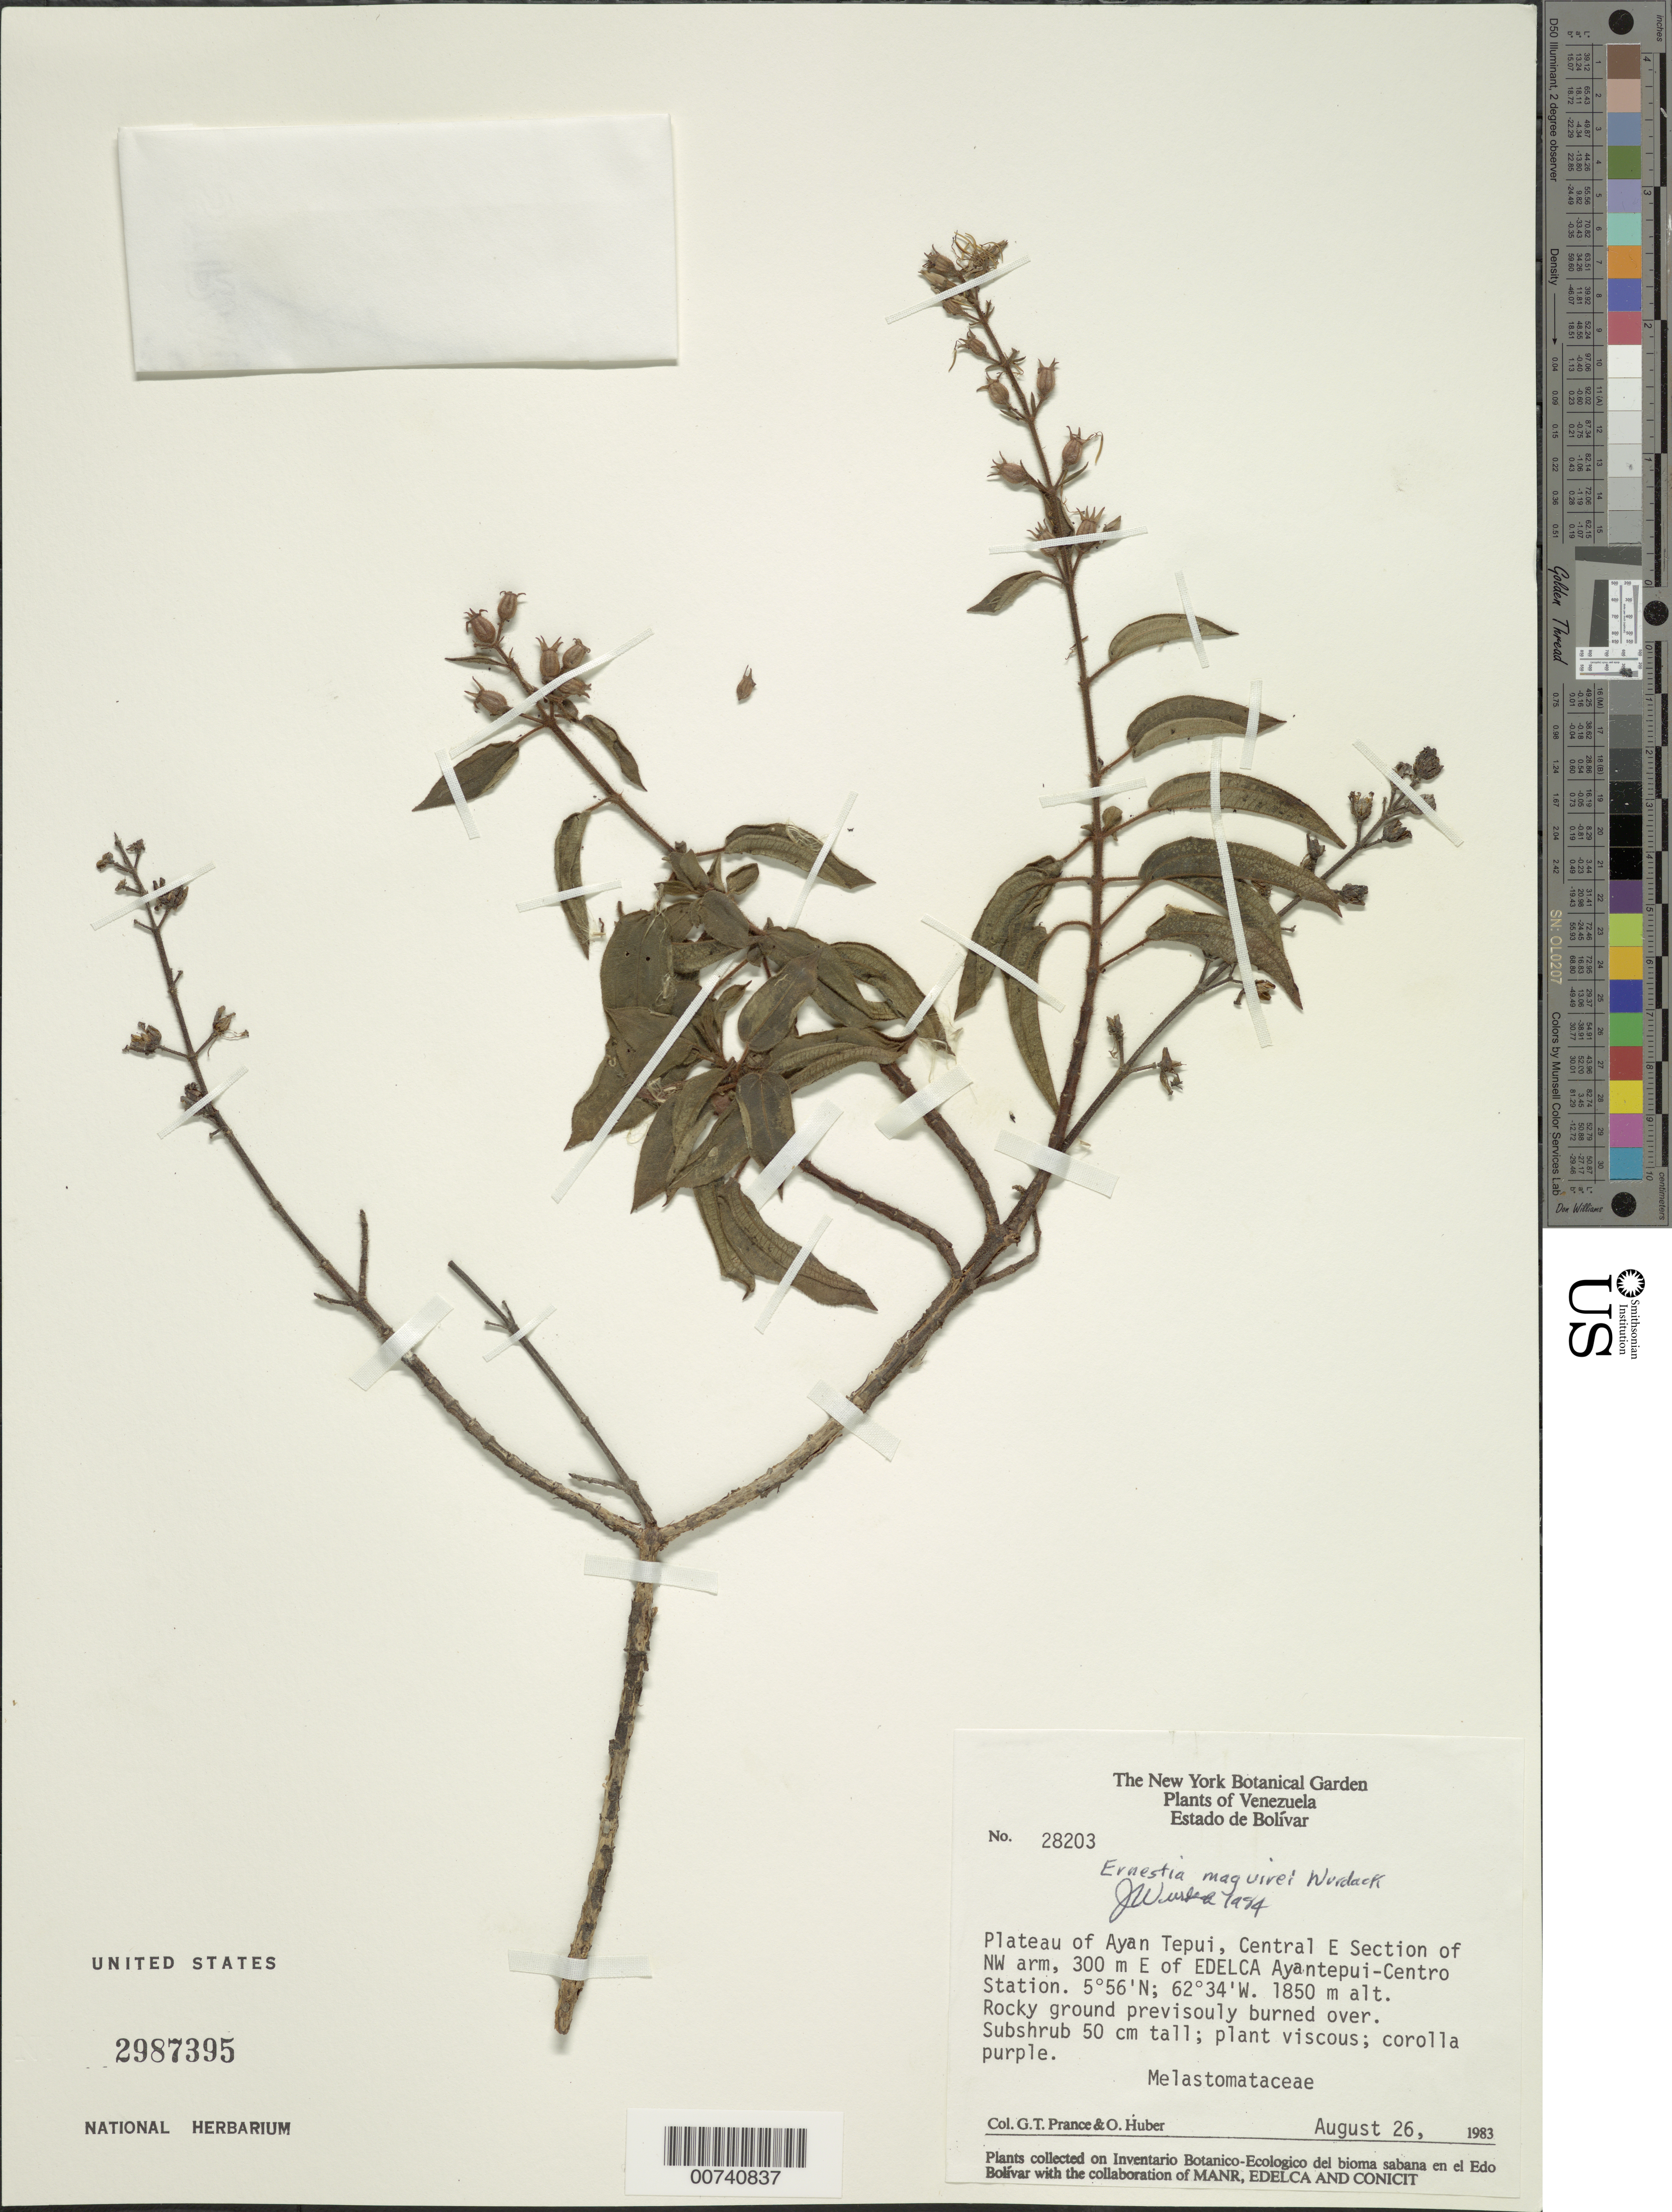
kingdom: Plantae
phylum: Tracheophyta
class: Magnoliopsida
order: Myrtales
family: Melastomataceae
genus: Ernestia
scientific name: Ernestia maguirei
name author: Wurdack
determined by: Wurdack, John J., (US), US (UNITED STATES)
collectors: G. T. Prance & O. Huber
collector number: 28203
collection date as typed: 26-Aug-83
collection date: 1983-08-26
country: Venezuela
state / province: Bolívar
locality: Auyan tepuí plateau, 300 m E of EDELAC Aantepuí-Centro Station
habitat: Rocky ground previously burned over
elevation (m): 1850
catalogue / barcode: US 2987395